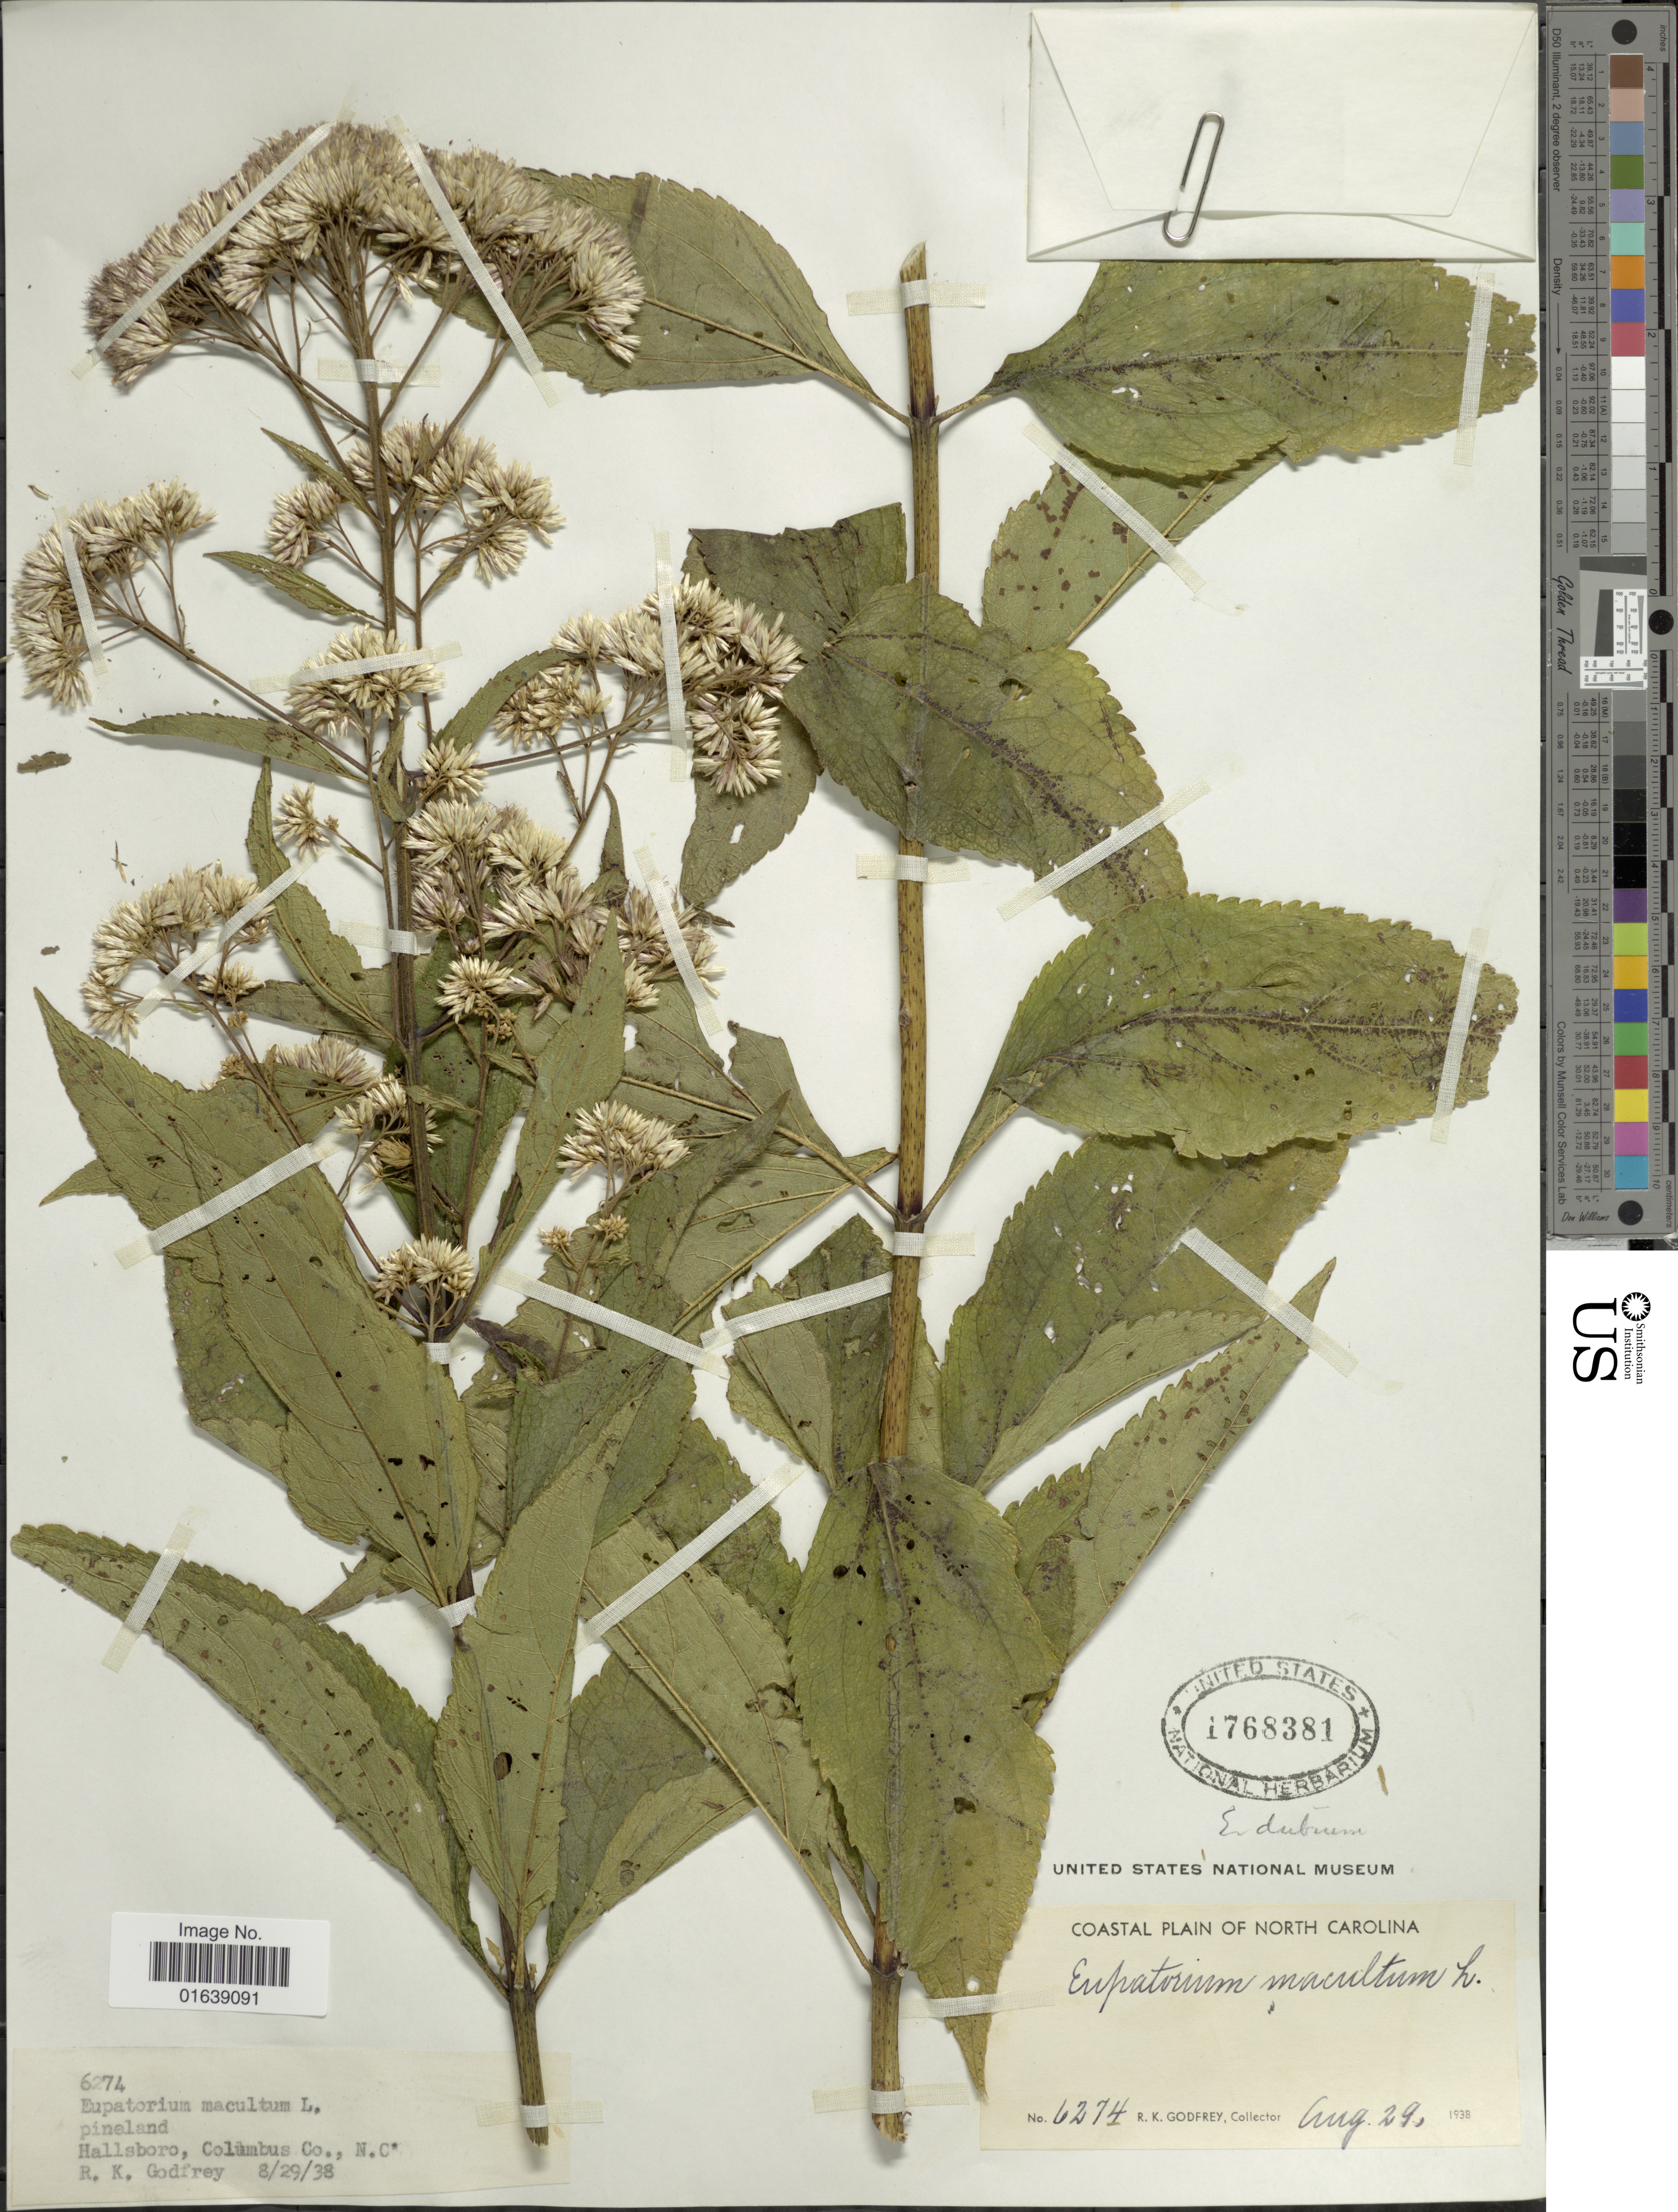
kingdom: Plantae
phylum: Tracheophyta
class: Magnoliopsida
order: Asterales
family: Asteraceae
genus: Eupatorium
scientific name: Eupatorium dubium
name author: Willd. ex Poir.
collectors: R. K. Godfrey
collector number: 6274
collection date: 1938-08-29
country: United States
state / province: North Carolina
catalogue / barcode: US 1768381